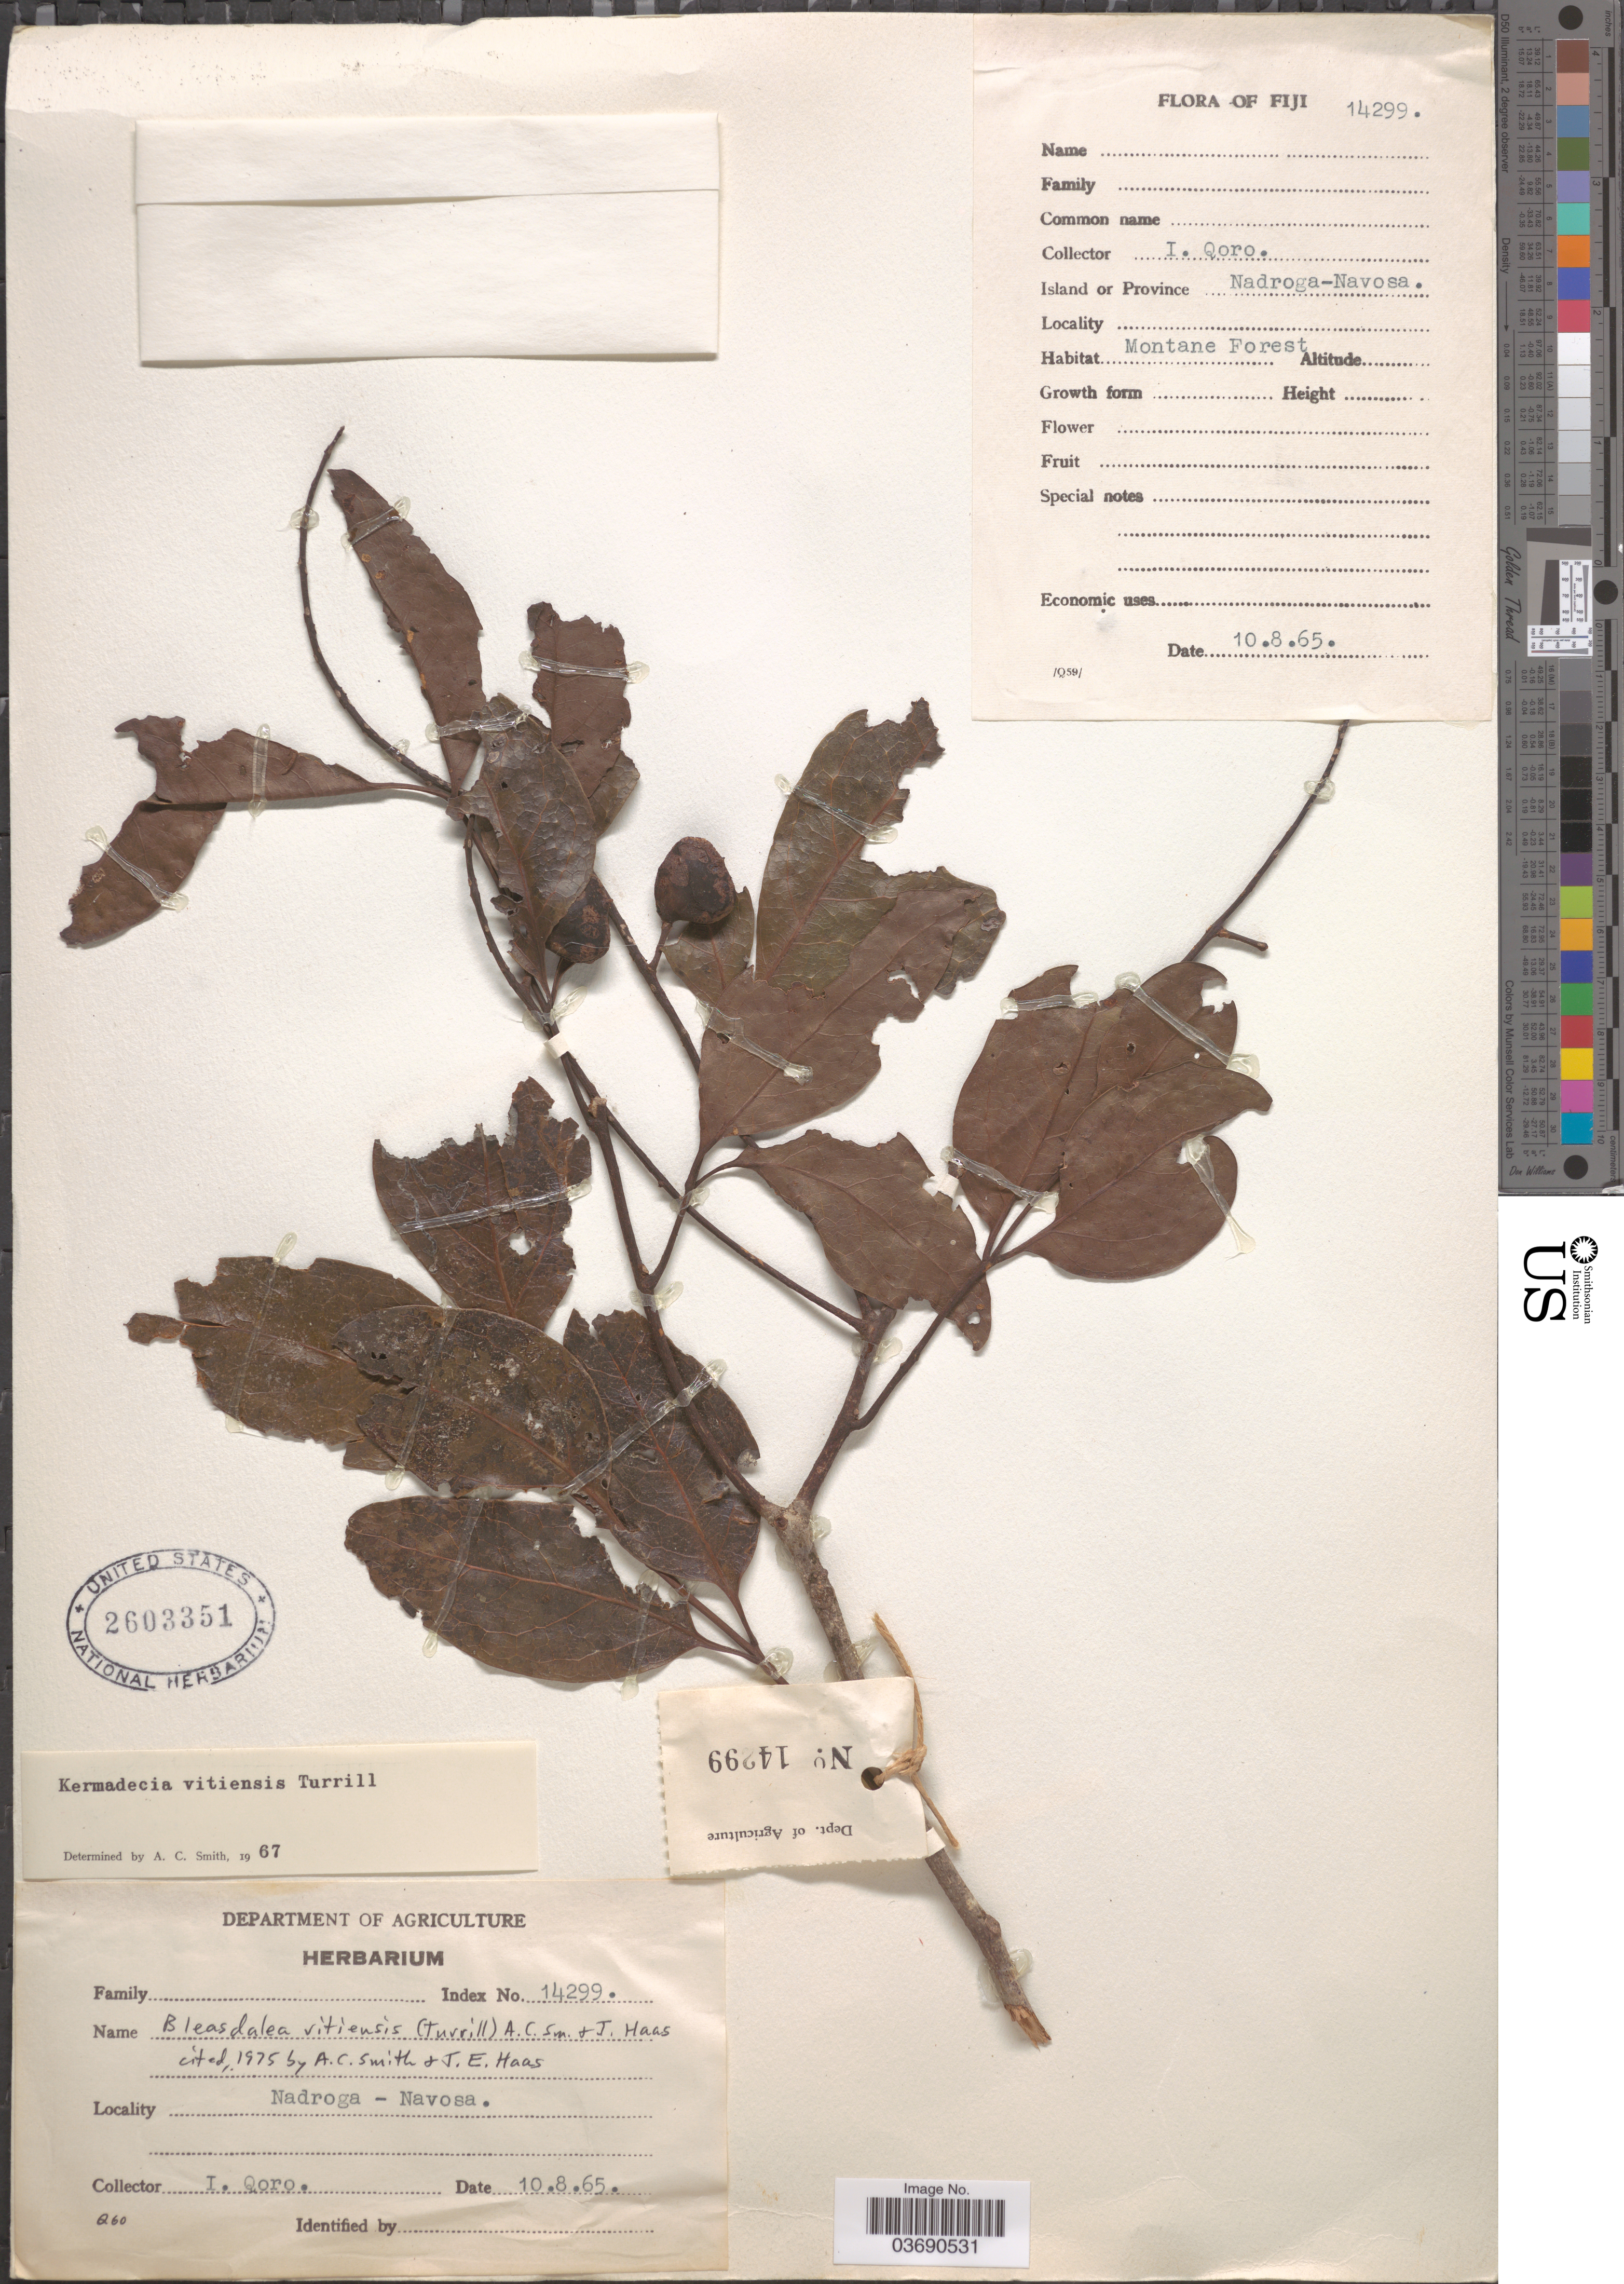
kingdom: Plantae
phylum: Tracheophyta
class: Magnoliopsida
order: Proteales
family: Proteaceae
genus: Turrillia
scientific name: Turrillia vitiensis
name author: (Turill) A.C. Sm.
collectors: I. Qoro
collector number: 14299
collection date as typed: Transcribed d/m/y: 10/8/65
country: Fiji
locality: Island or Province Nadroga-Navosa.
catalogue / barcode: US 2603351